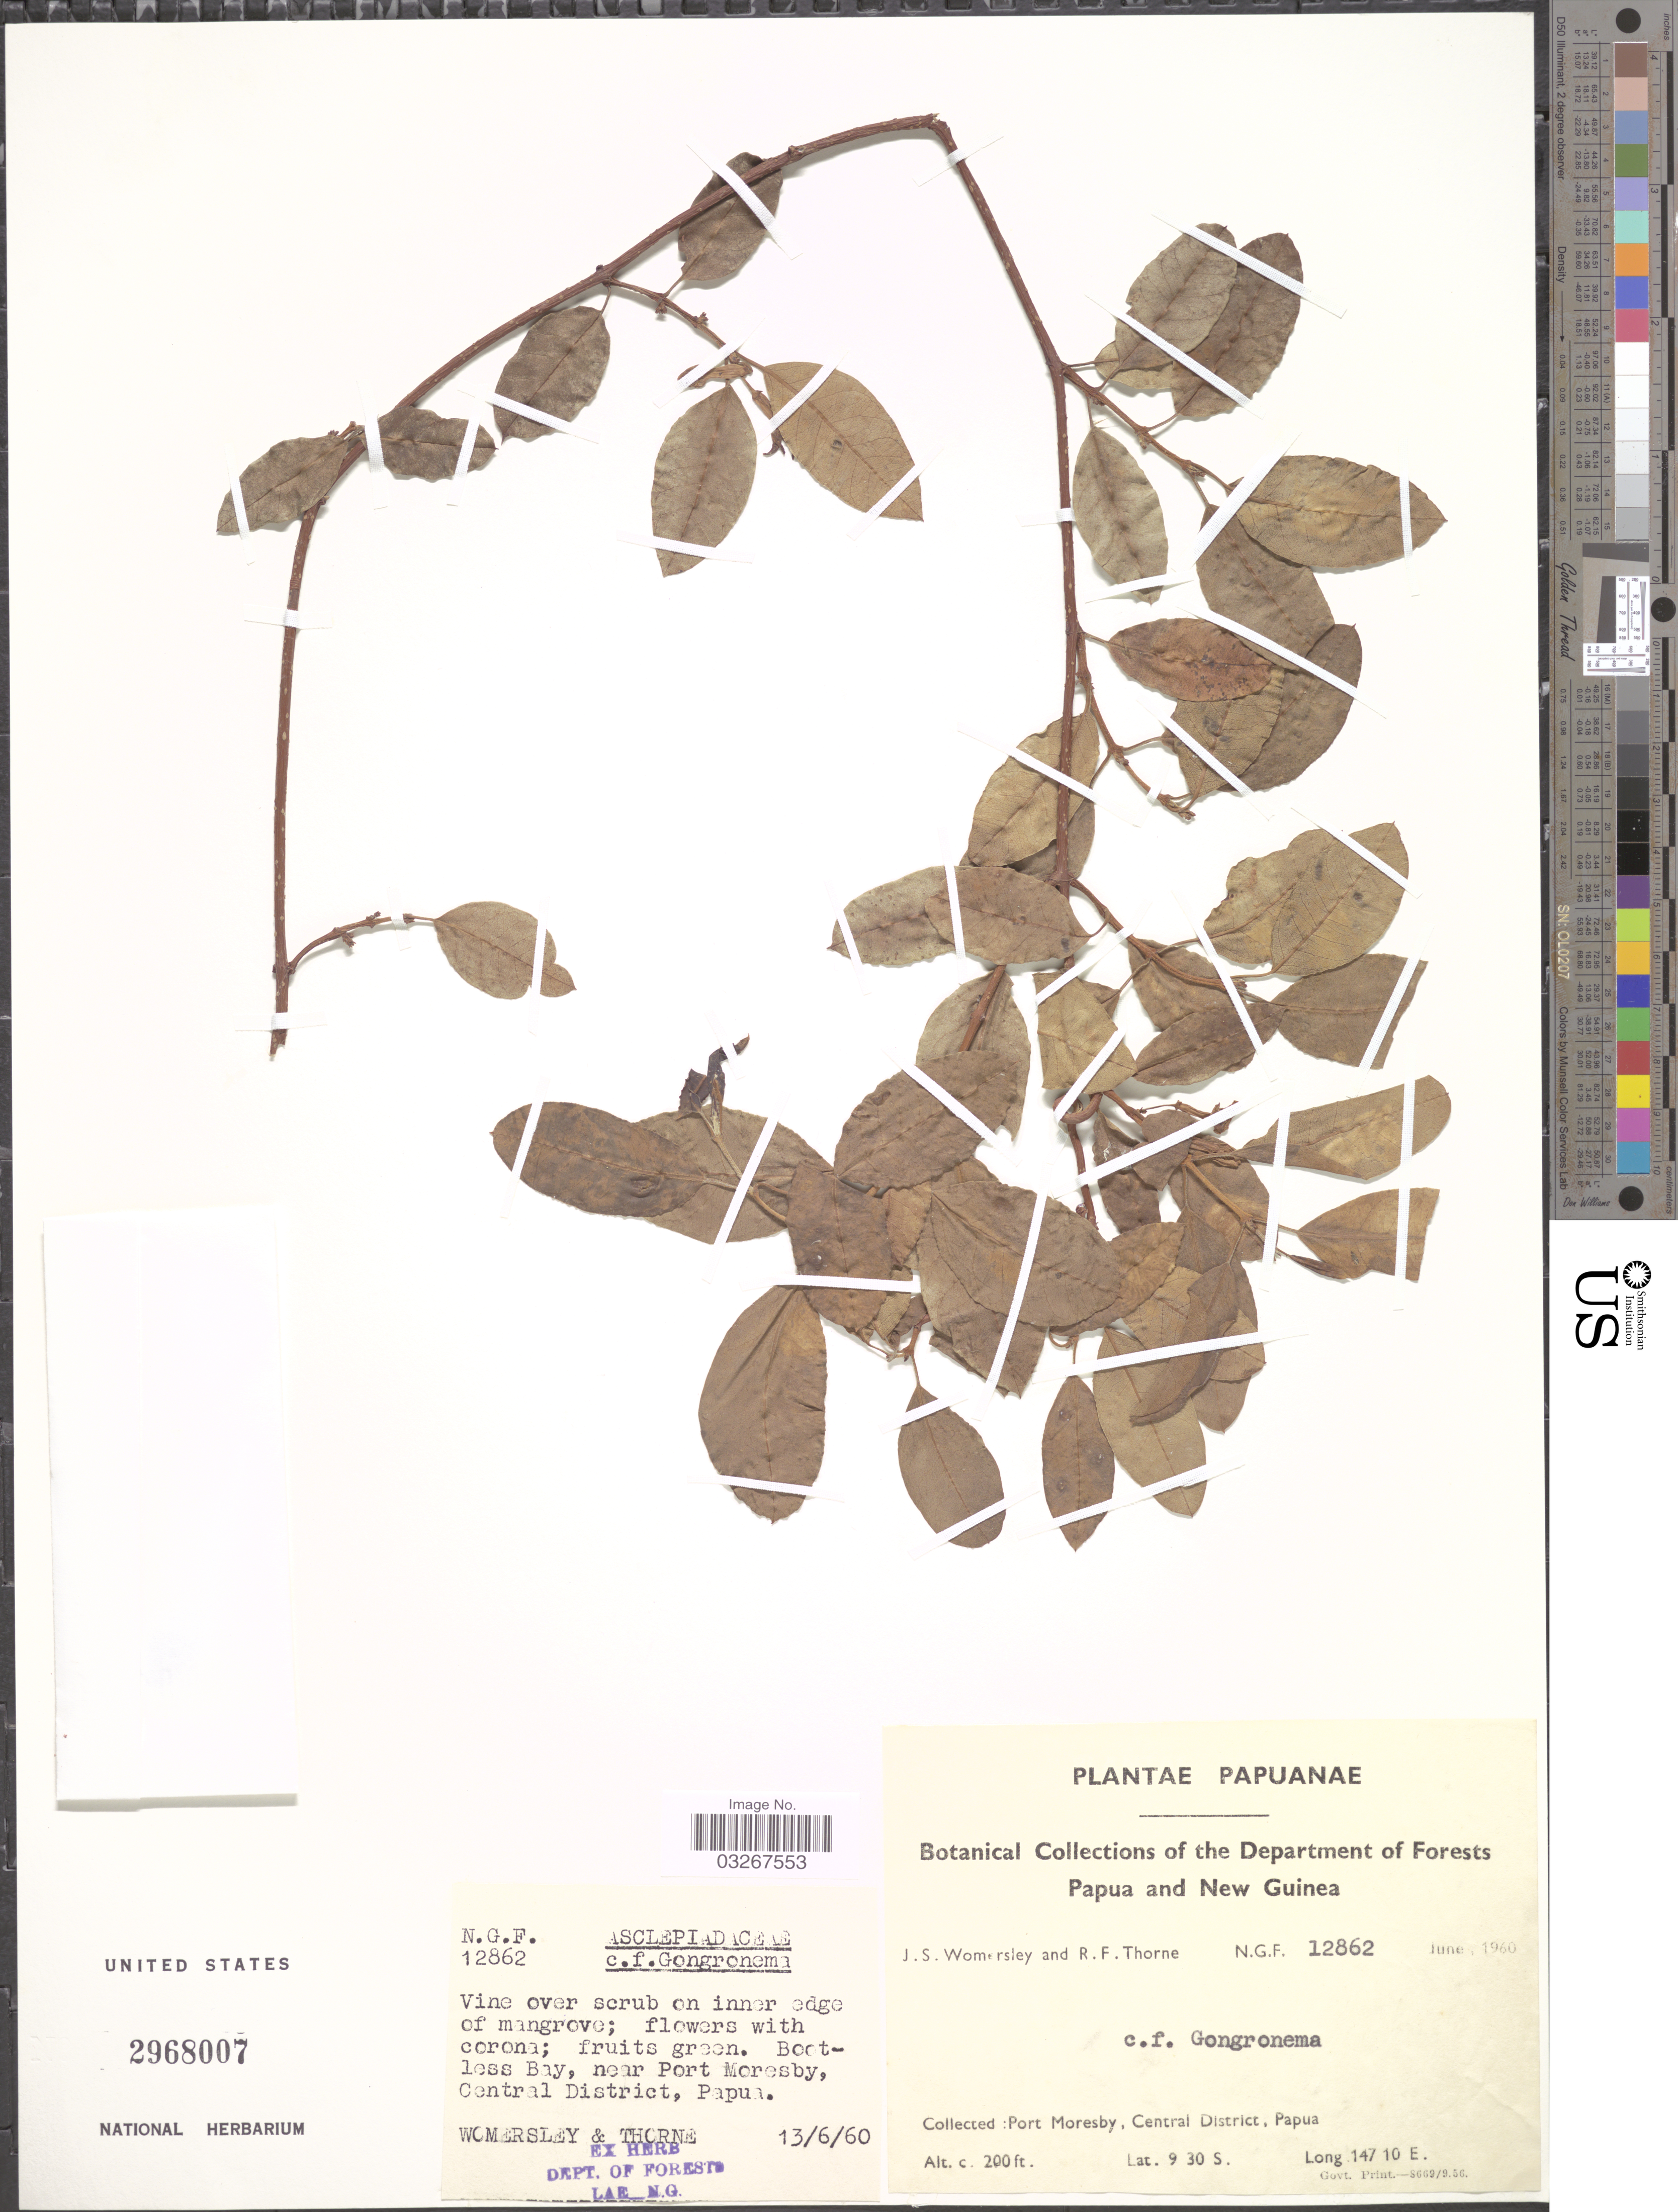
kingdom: Plantae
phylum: Tracheophyta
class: Magnoliopsida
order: Gentianales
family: Apocynaceae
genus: Gongronema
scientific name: Gongronema sp.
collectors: J. S. Womersley & R. Thorne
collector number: NGF12862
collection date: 1960-06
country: Papua New Guinea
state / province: Central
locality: Port Moresby, Central District, Papua.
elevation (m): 61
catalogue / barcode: US 2968007